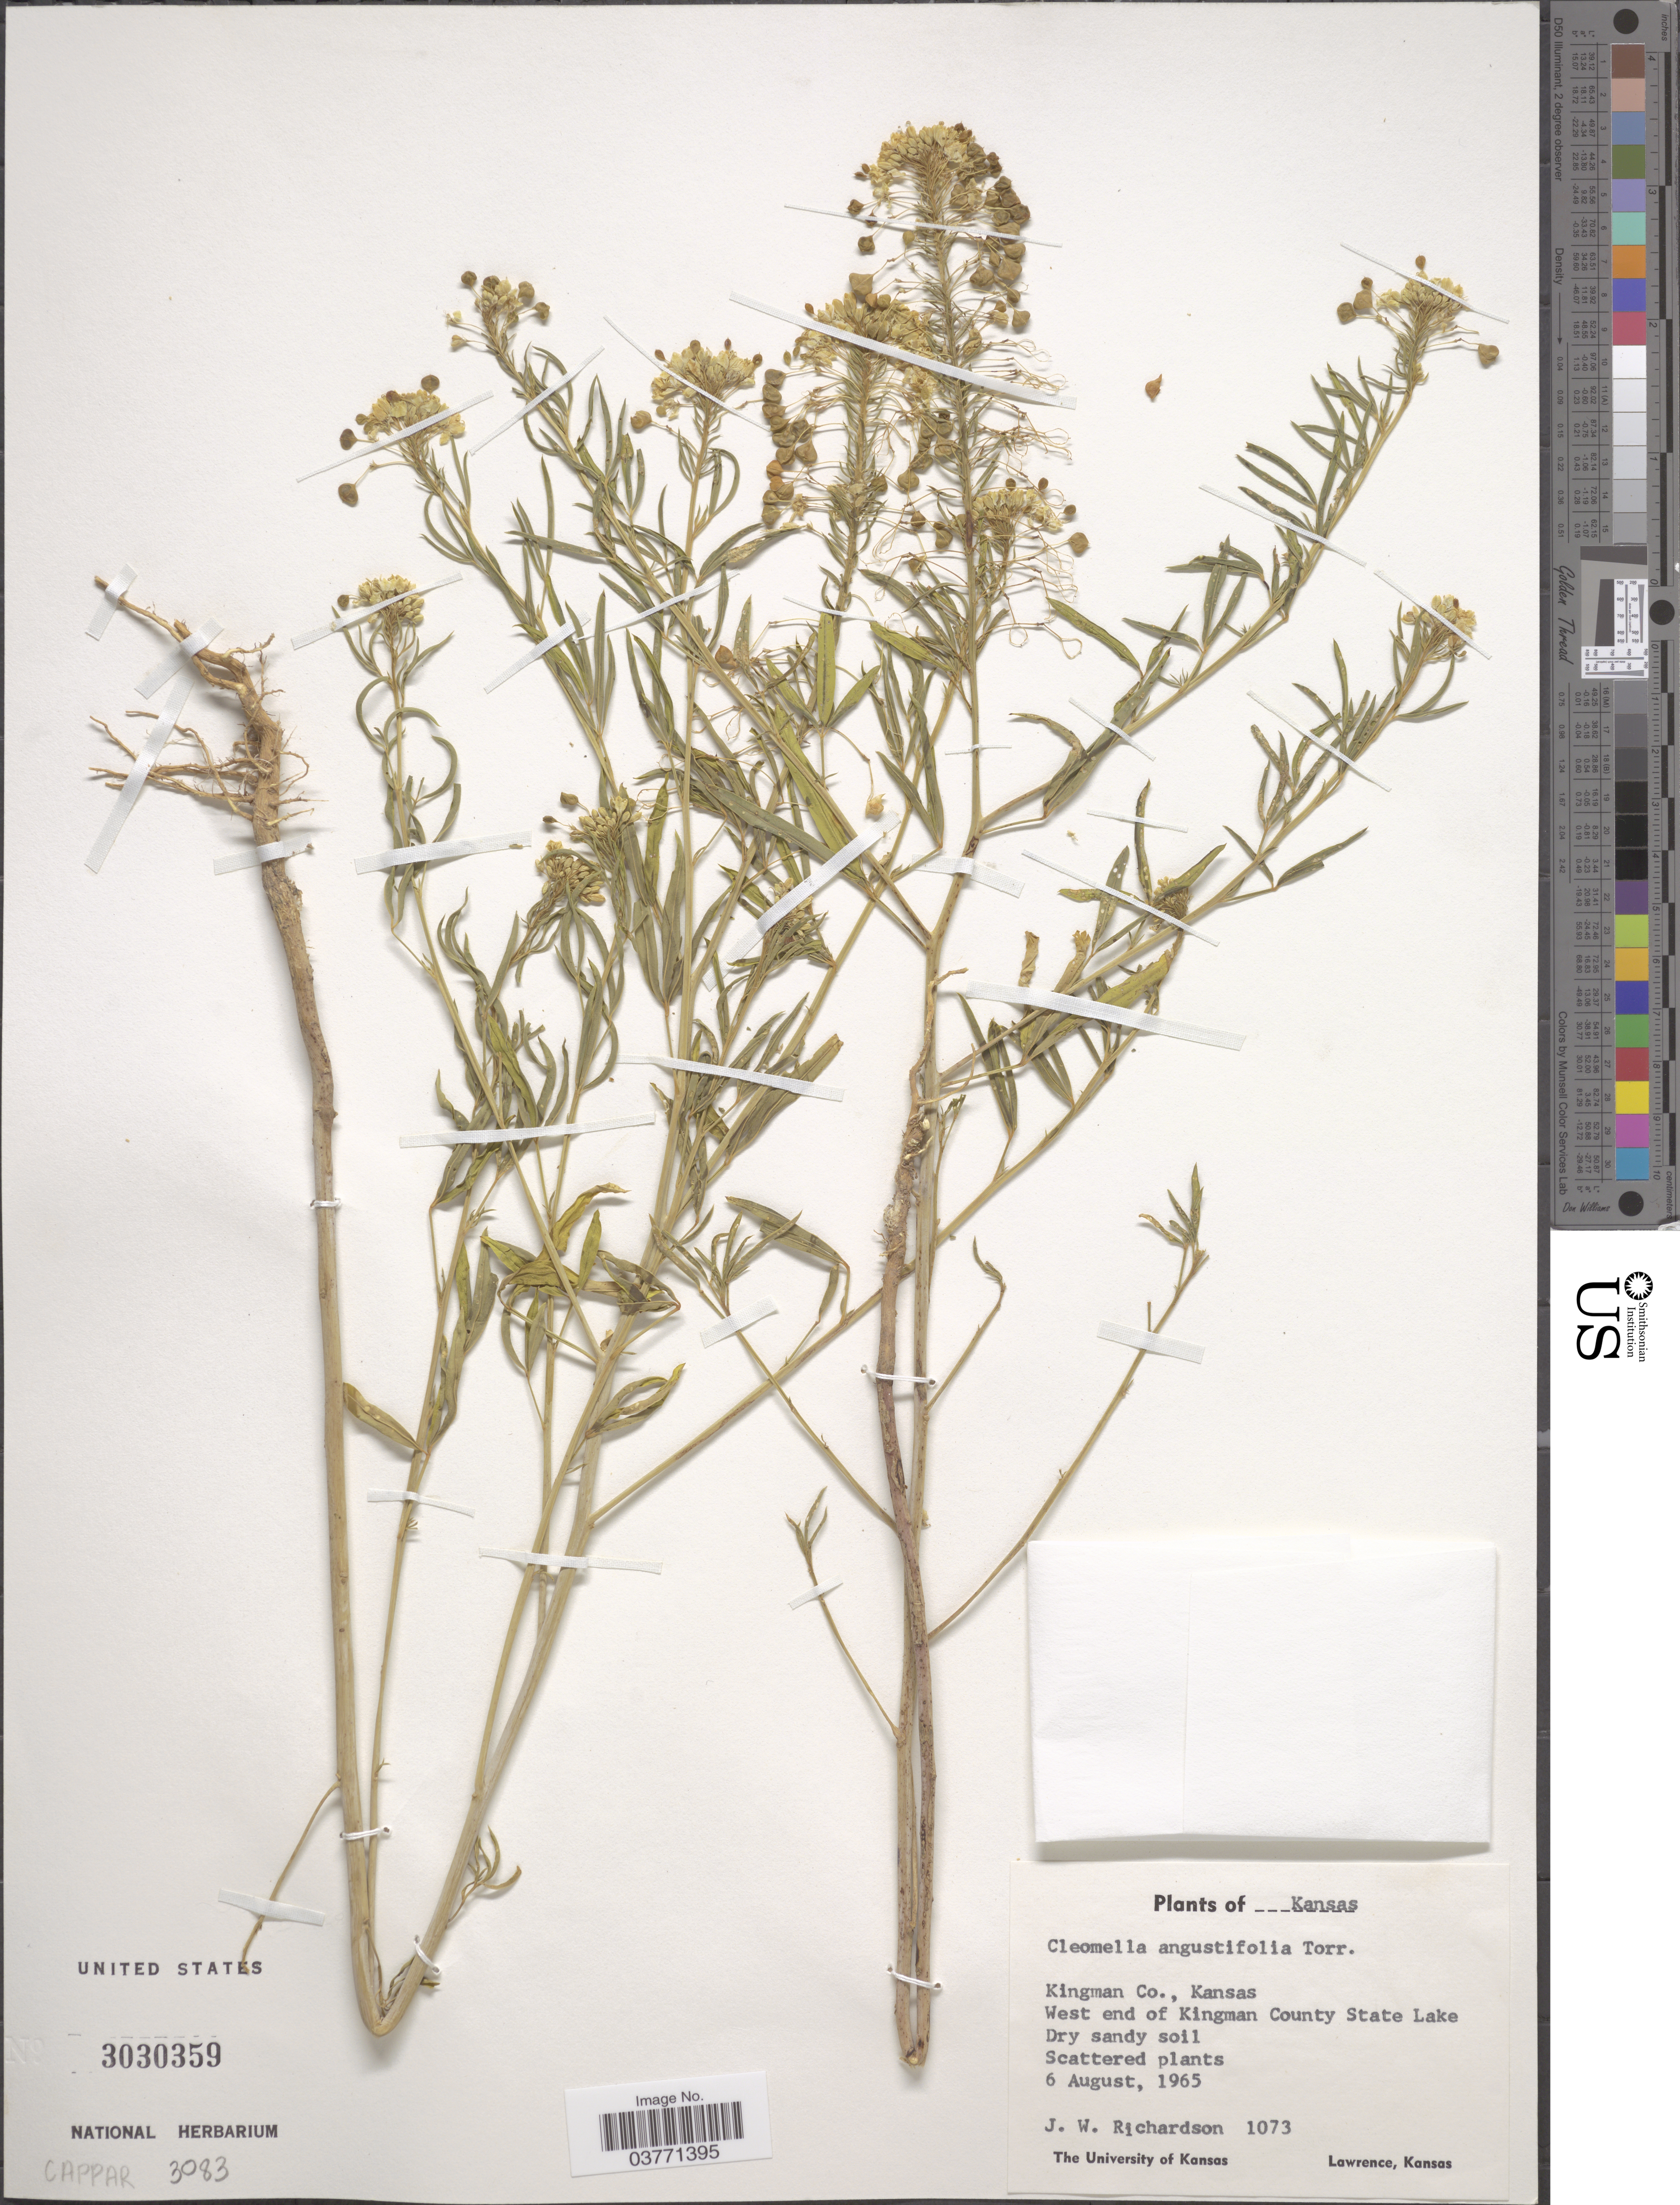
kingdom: Plantae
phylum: Tracheophyta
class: Magnoliopsida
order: Brassicales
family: Cleomaceae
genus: Cleomella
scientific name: Cleomella angustifolia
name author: Torr.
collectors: J. Richardson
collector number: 1073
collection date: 1965-08-06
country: United States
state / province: Kansas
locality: Kingman Co. West end of Kingman County State Lake. Lawrence.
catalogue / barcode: US 3030359